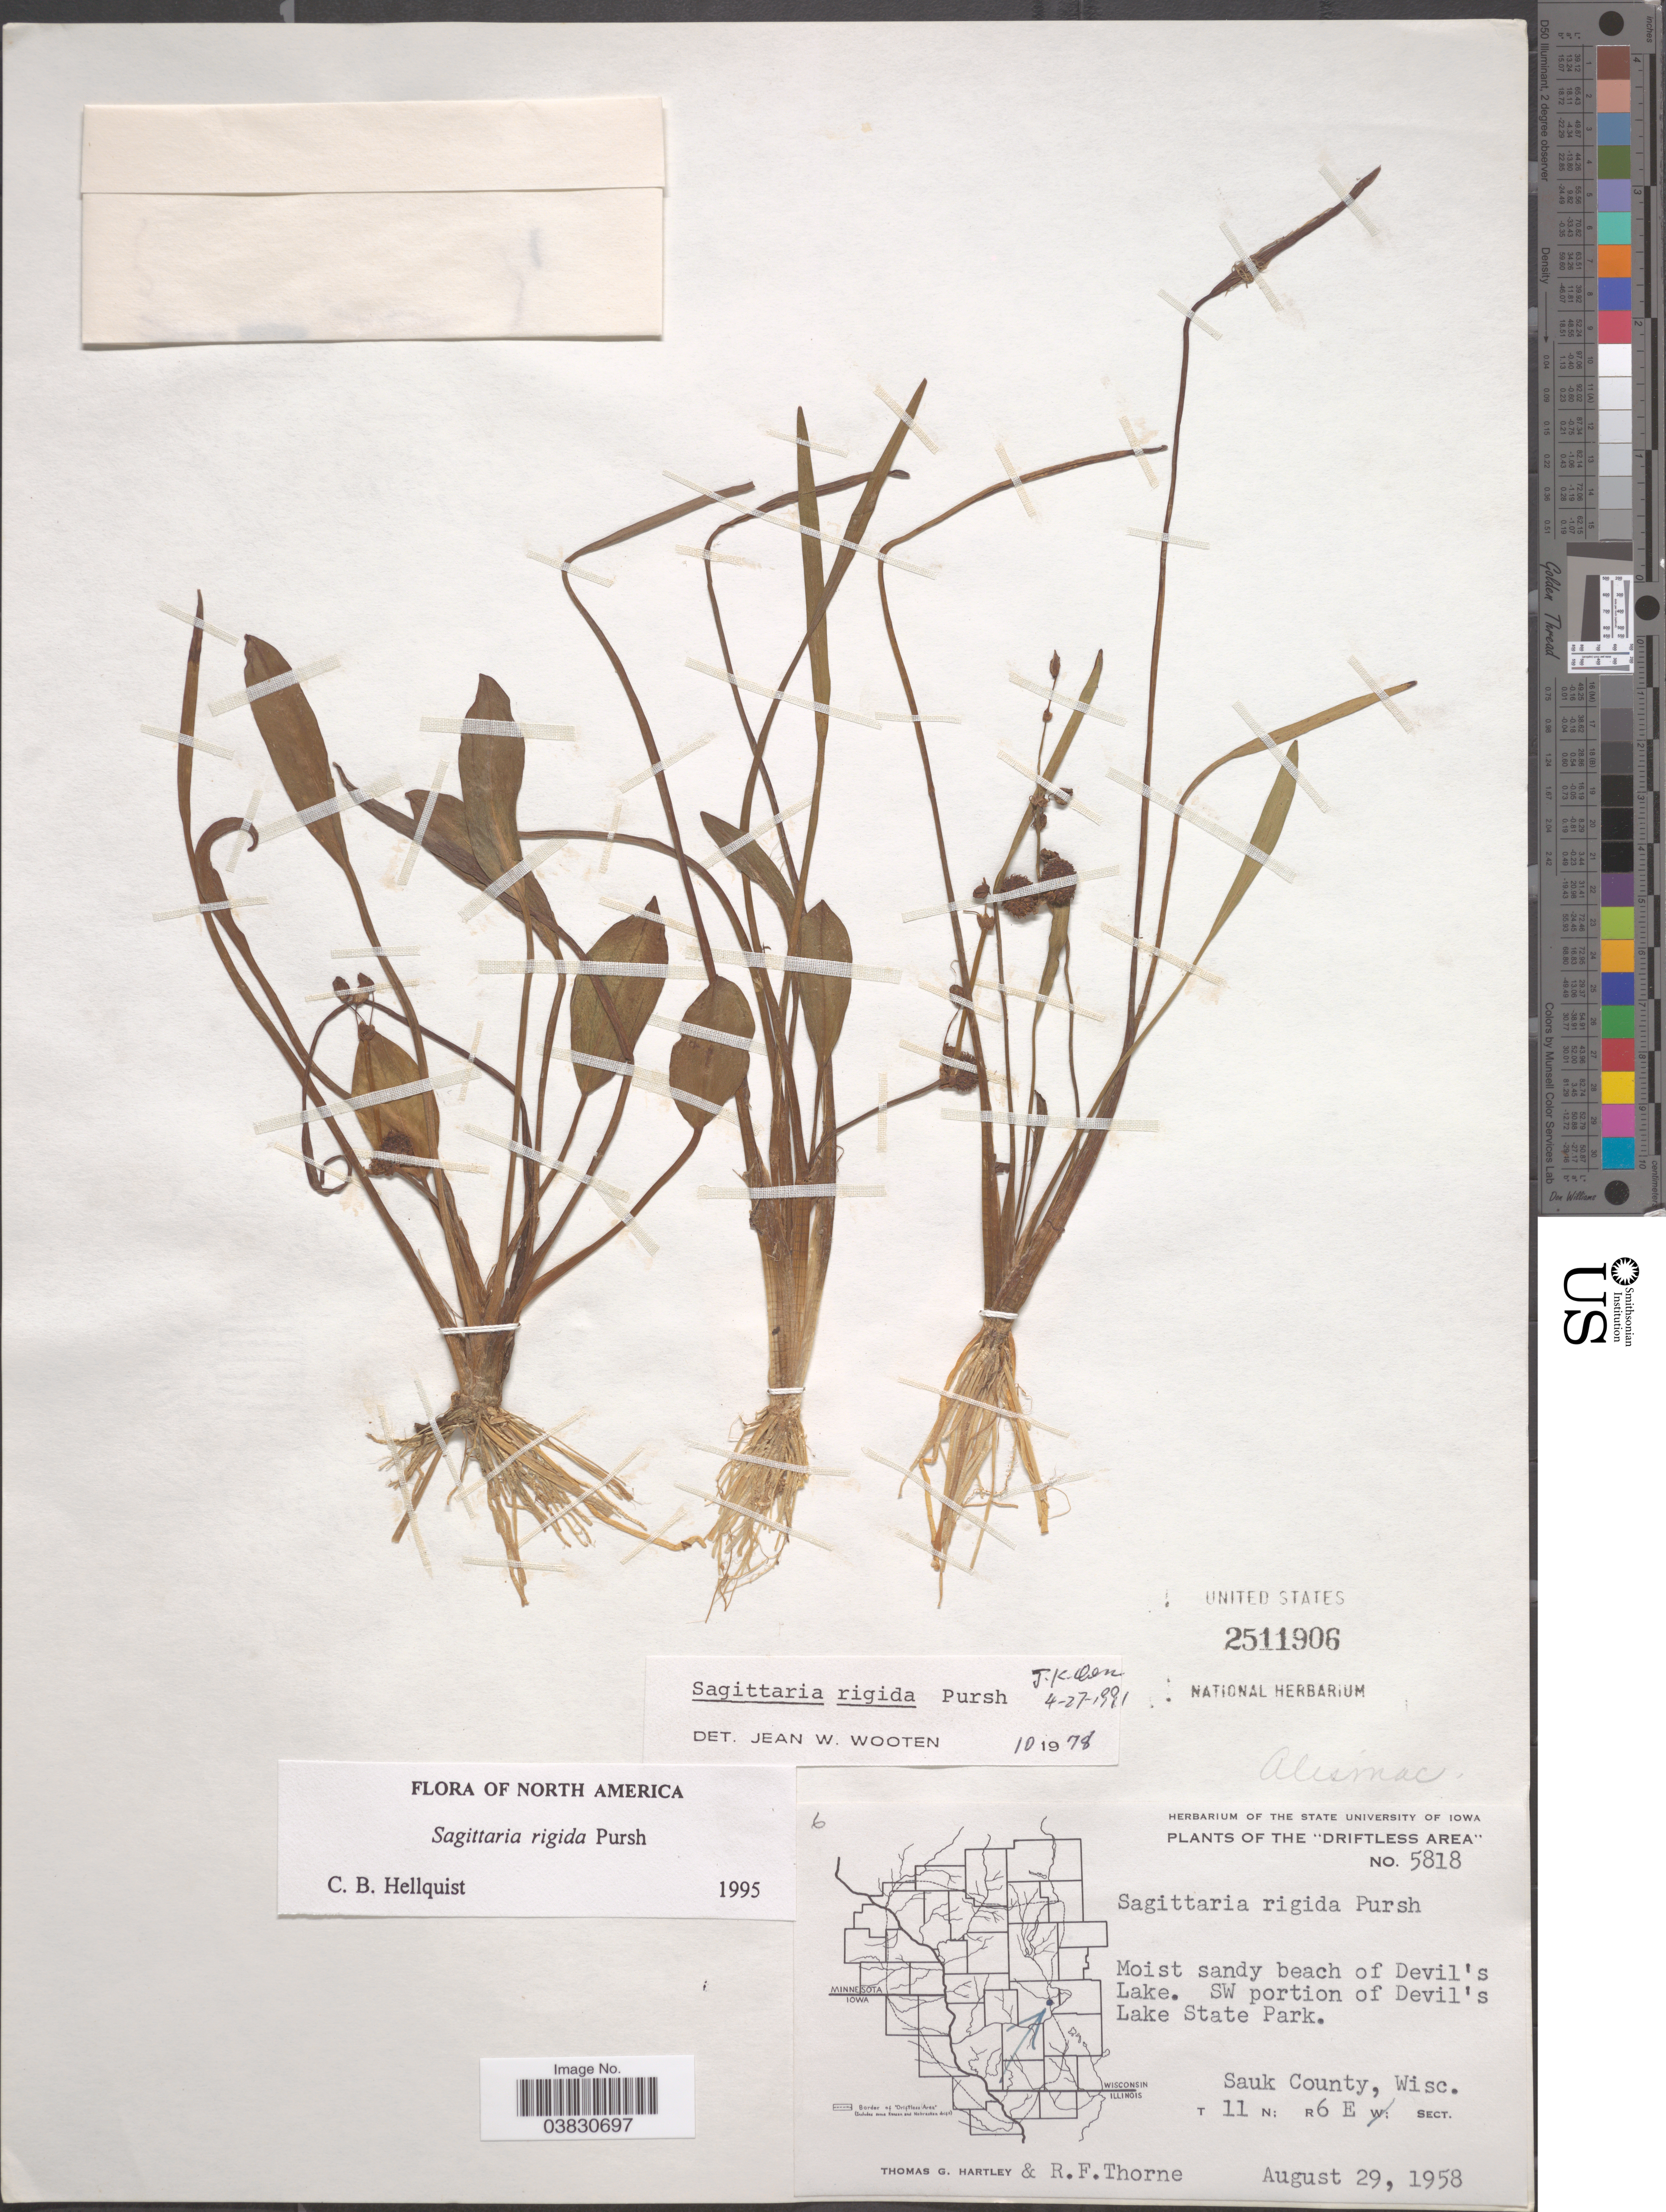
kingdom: Plantae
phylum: Tracheophyta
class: Liliopsida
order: Alismatales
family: Alismataceae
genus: Sagittaria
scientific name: Sagittaria rigida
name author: Pursh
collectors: T. G. Hartley & R. Thorne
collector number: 5818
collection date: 1958-08-29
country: United States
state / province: Wisconsin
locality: The "Driftless Area". Beach of Devill's Lake. SW portion of Devil's Lake State Park. Sauk County. T 11 N; R6 E.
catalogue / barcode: US 2511906